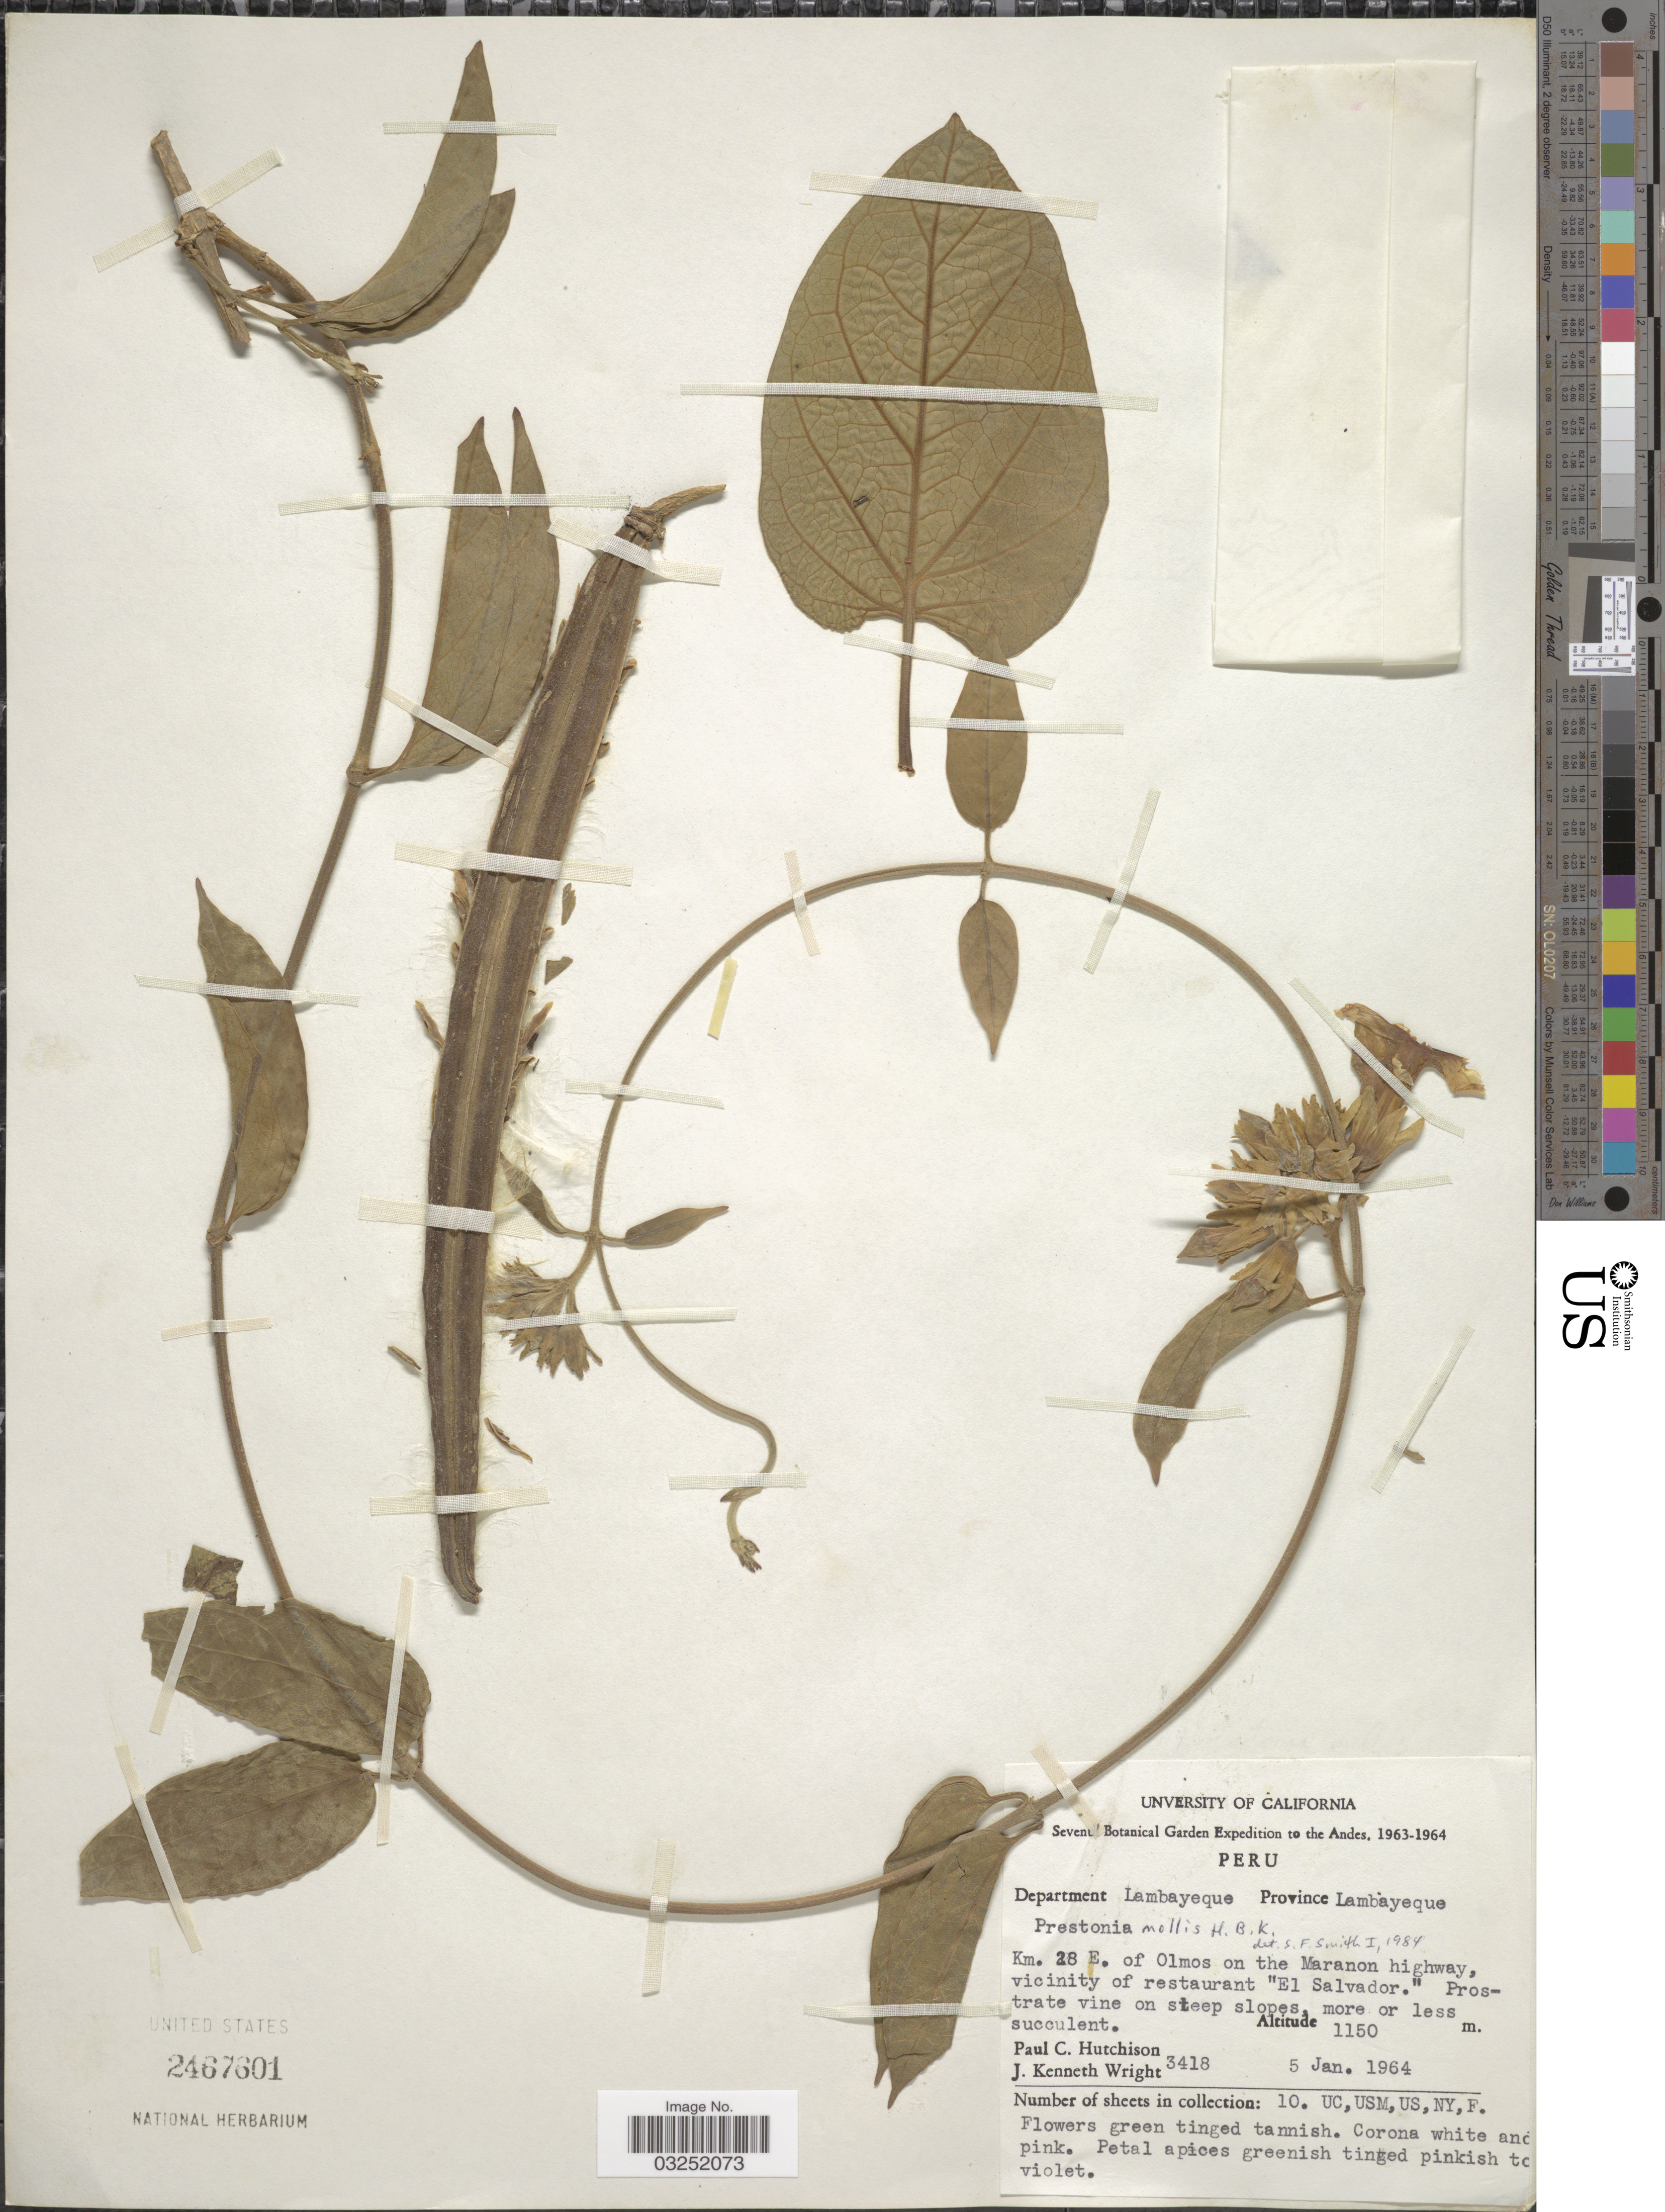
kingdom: Plantae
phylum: Tracheophyta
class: Magnoliopsida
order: Gentianales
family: Apocynaceae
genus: Prestonia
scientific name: Prestonia mollis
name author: Kunth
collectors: P. C. Hutchison & J. K. Wright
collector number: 3418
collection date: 1964-01-05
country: Peru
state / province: Lambayeque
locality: The Andes, Department Lambayeque, Province Lambayeque, Km. 28 E. of Olmos on the Maranon highway, vicinity of restaurant "El Salvador".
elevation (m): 1150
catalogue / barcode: US 2467601